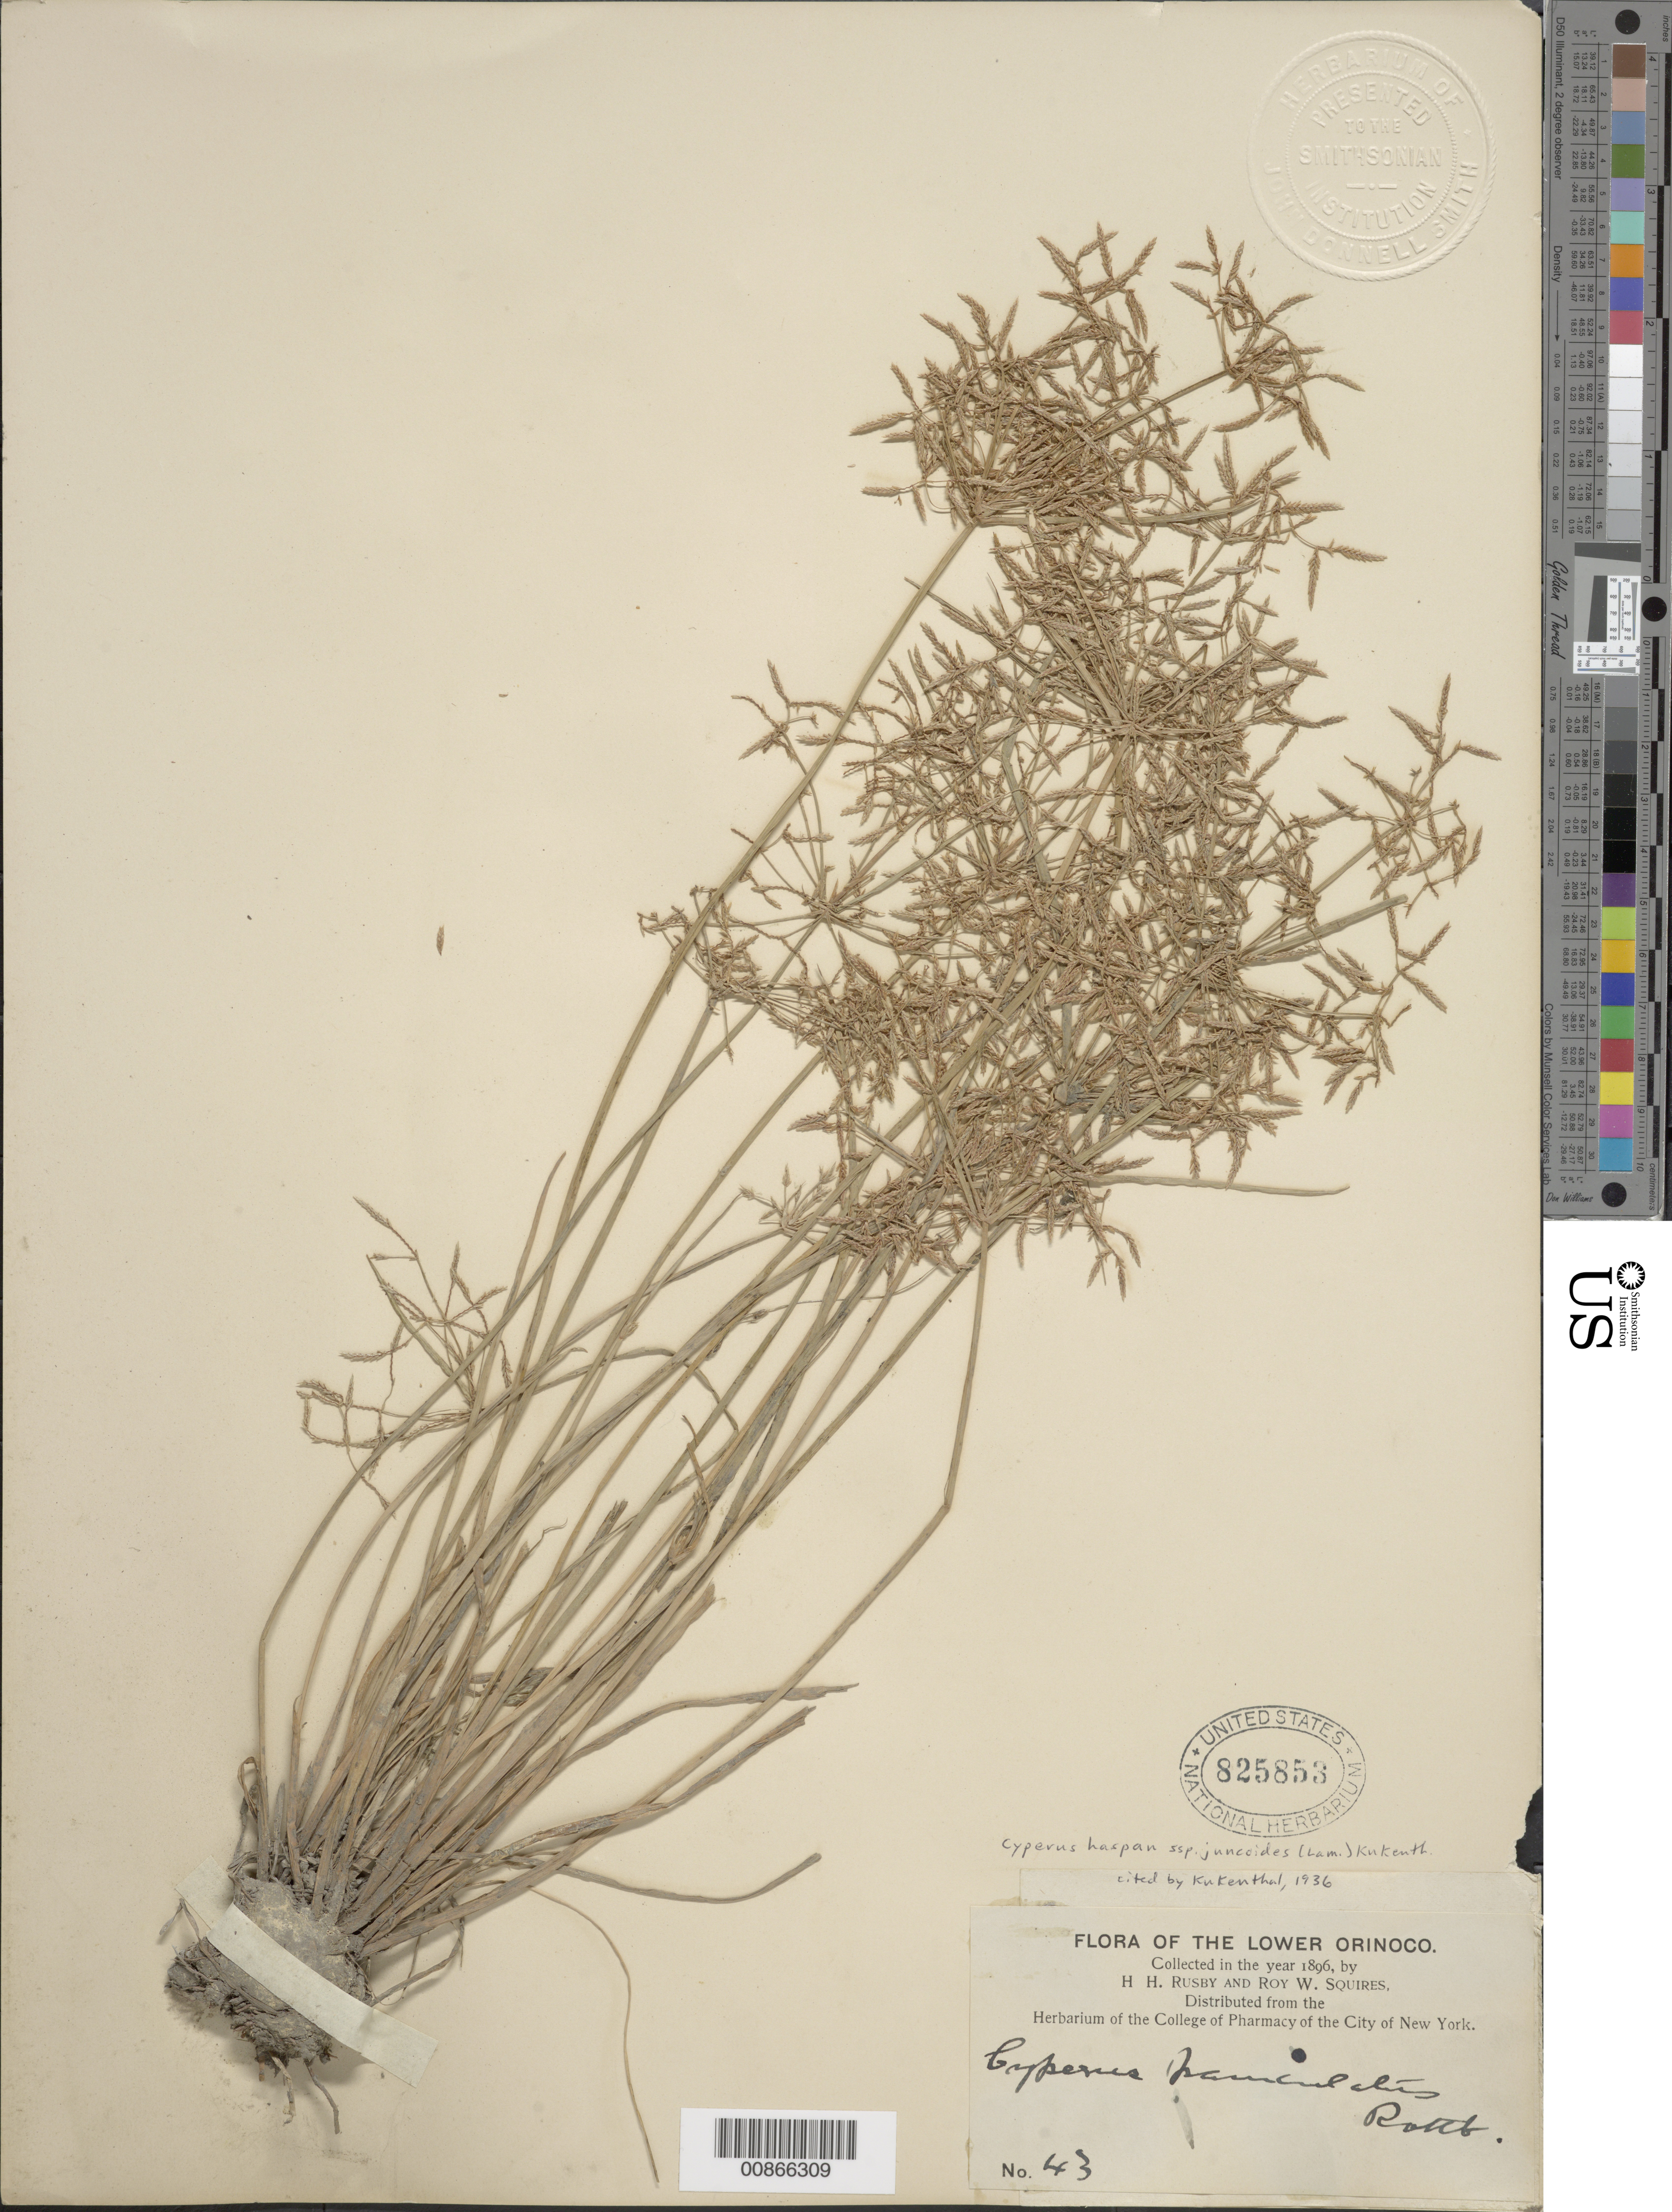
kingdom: Plantae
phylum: Tracheophyta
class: Liliopsida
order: Poales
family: Cyperaceae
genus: Cyperus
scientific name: Cyperus haspan subsp. juncoides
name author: (Lam.) Kük.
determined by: Kükenthal, G.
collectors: H. H. Rusby & R. Squires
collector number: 43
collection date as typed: April 1896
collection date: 1896-04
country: Venezuela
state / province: Delta Amacuro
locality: Lower Orinoco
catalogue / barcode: US 825853